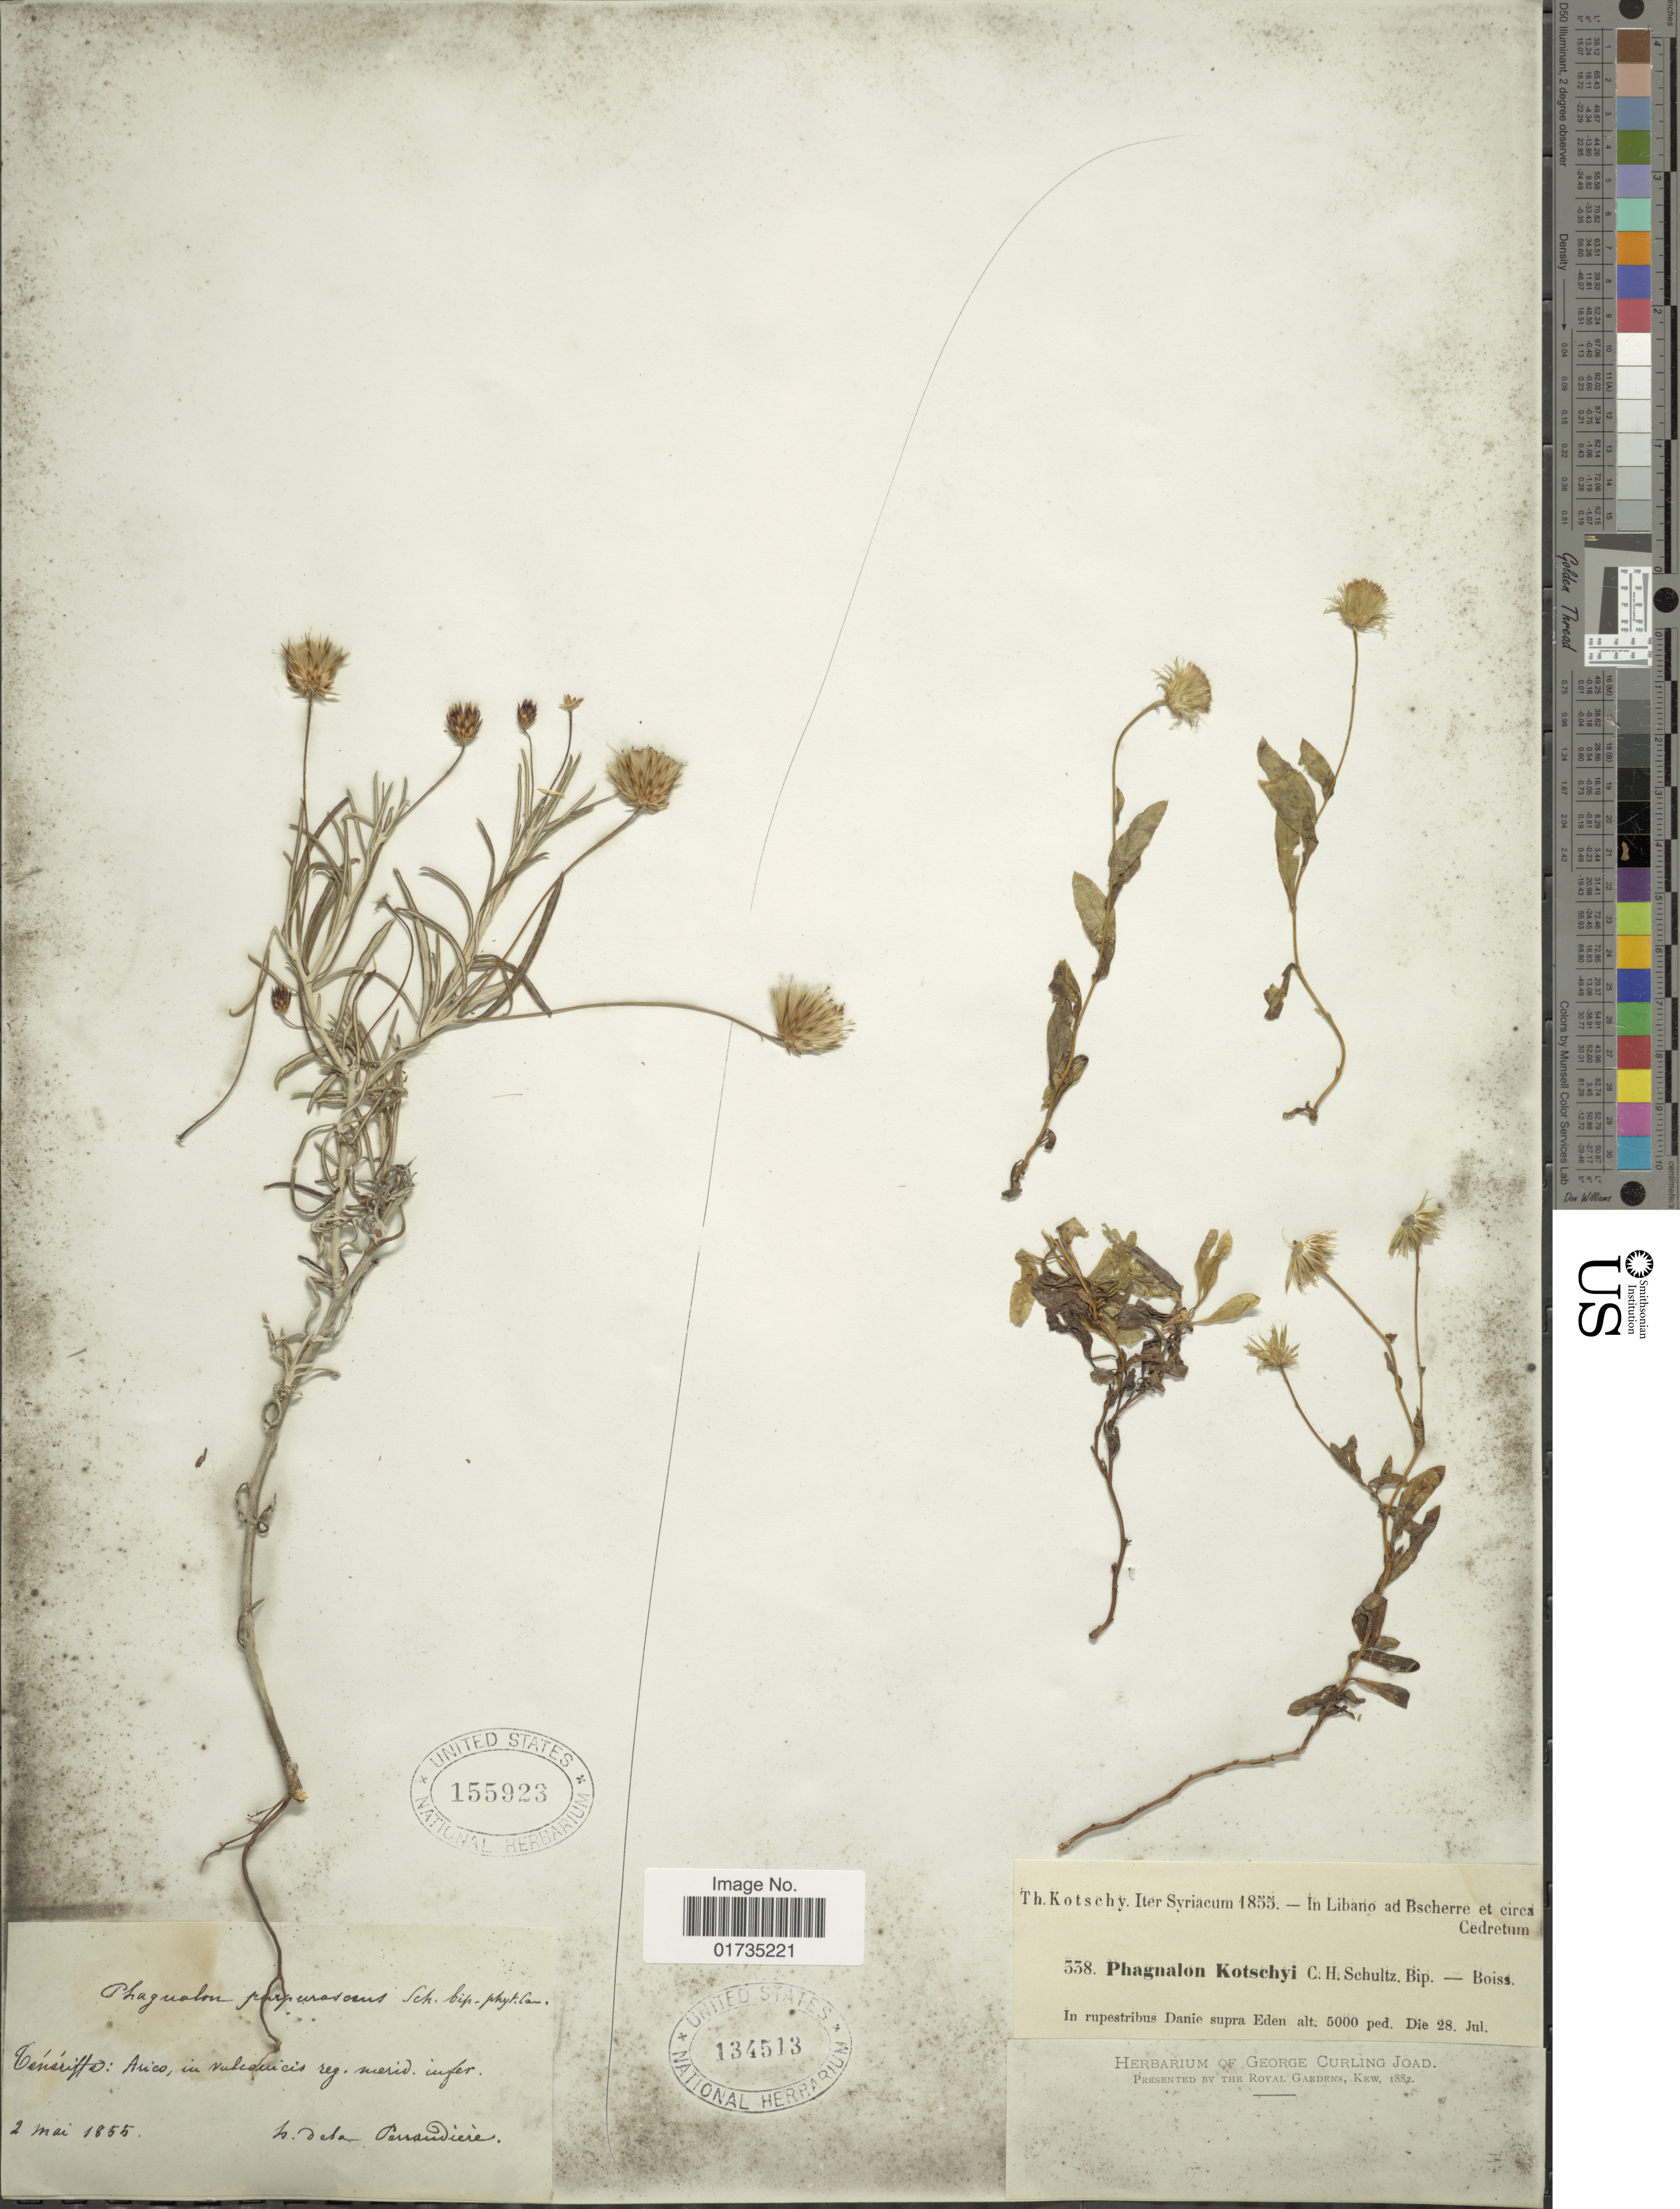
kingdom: Plantae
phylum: Tracheophyta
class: Magnoliopsida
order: Asterales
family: Asteraceae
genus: Phagnalon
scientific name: Phagnalon kotschyi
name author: Sch. Bip. ex Boiss.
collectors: H. de la Perraudière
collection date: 1855-05-02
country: Lebanon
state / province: Liban-Nord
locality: Gensriffe: Auco, in vulcoucis reg. nierid. infer [interpreted]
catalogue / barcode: US 155923